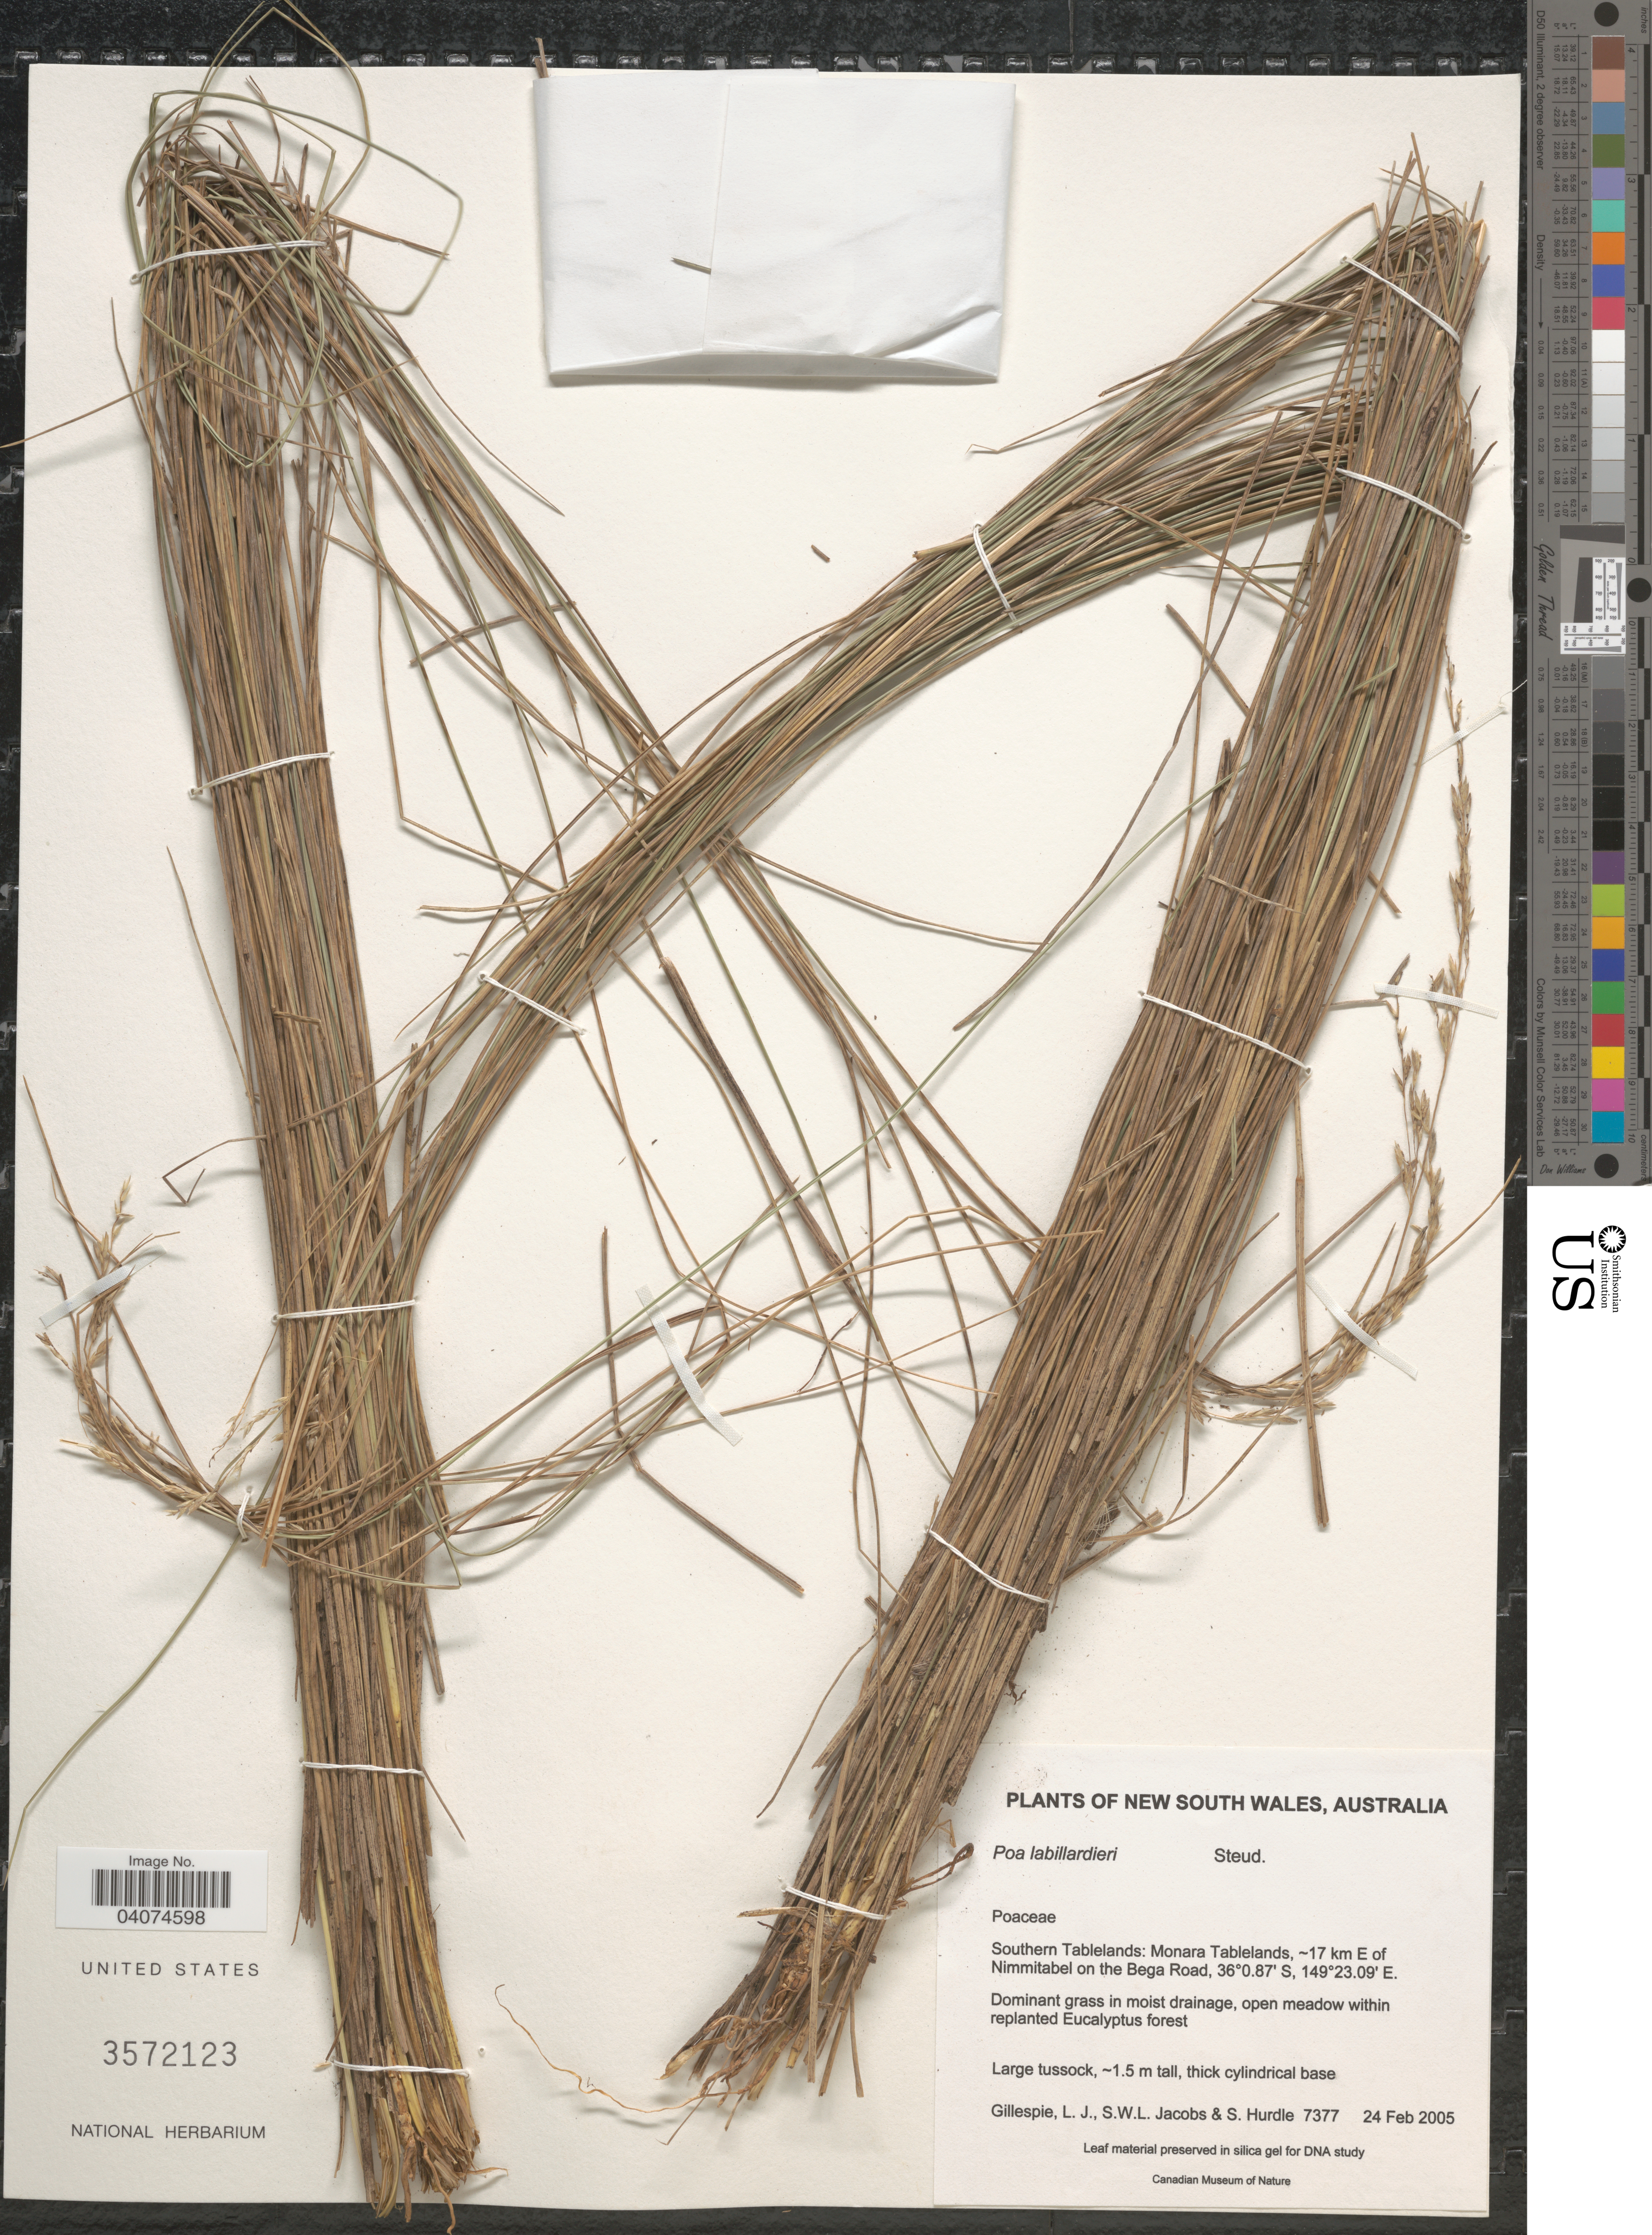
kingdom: Plantae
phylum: Tracheophyta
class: Liliopsida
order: Poales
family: Poaceae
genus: Poa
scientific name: Poa labillardierei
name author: Steud.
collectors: L. Gillespie, S. W. L. Jacobs & S. Hurdle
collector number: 7377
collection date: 2005-02-24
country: Australia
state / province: New South Wales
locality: Southern Tablelands: Monara Tablelands, ~17 km E of Nimmitabel on the Bega Road.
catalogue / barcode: US 3572123